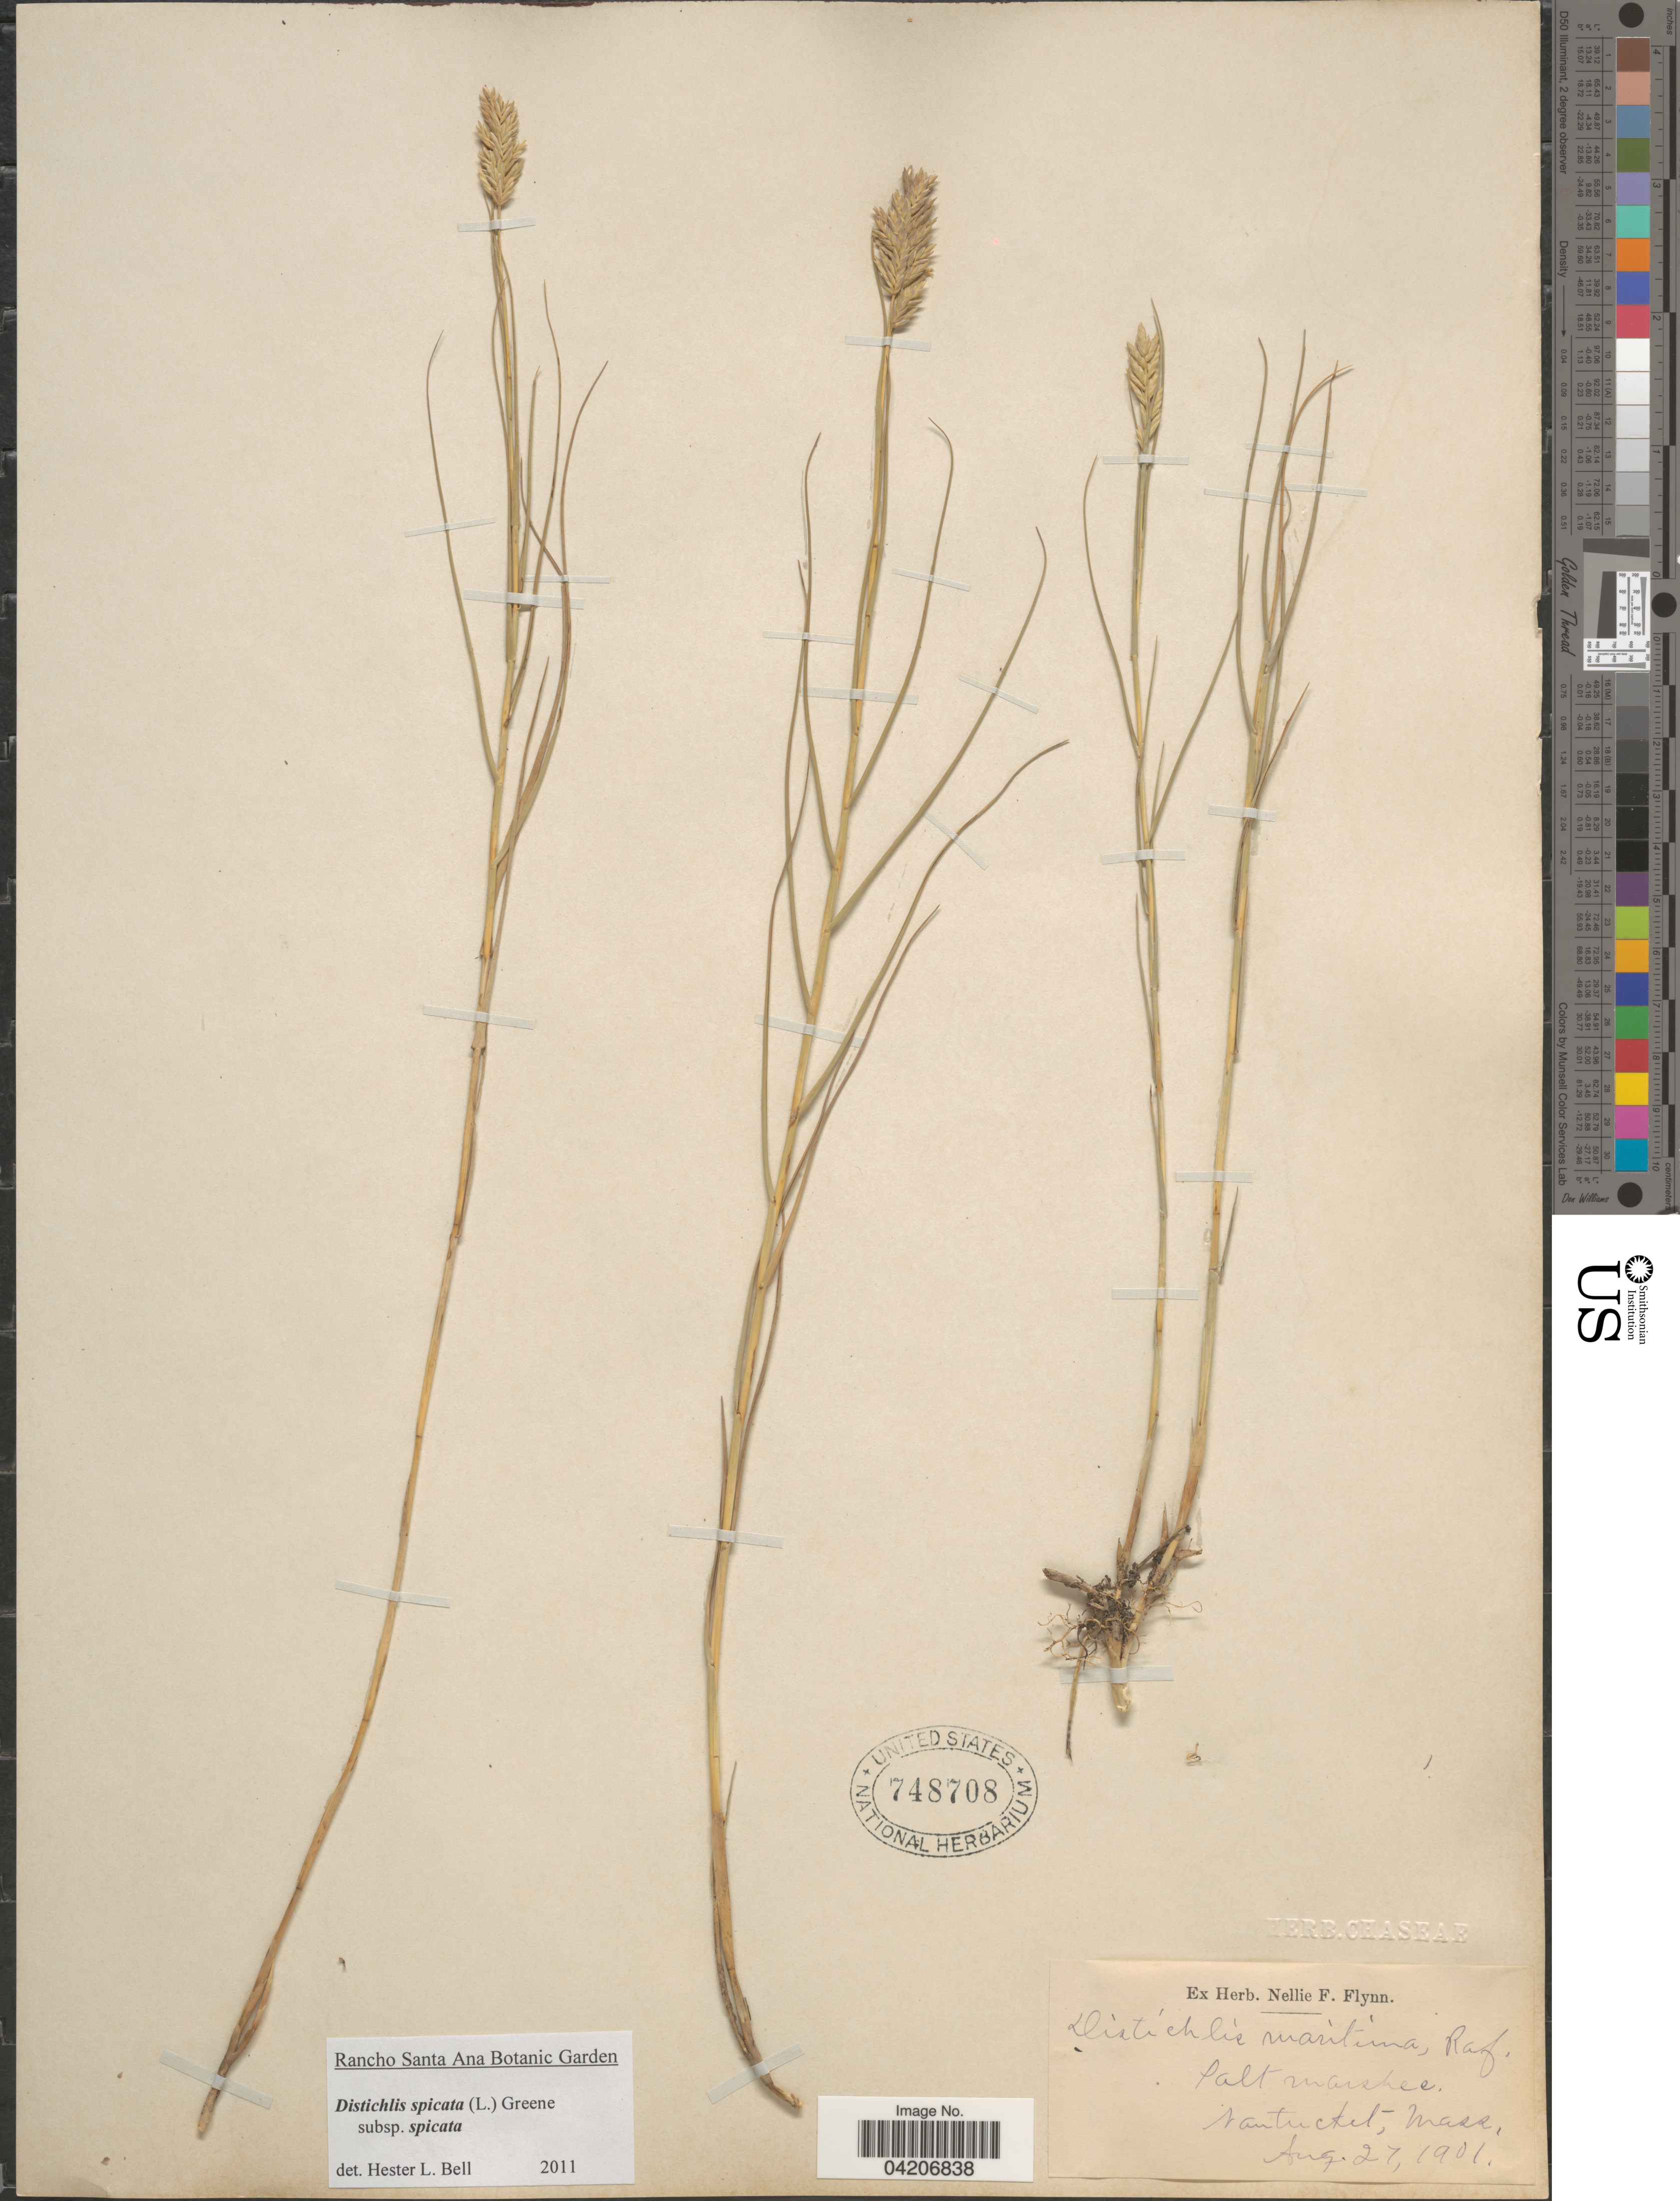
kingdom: Plantae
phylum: Tracheophyta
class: Liliopsida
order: Poales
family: Poaceae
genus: Distichlis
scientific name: Distichlis spicata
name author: (L.) Greene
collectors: Ex Herb. Nellie F. Flynn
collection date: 1901-08-27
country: United States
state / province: Massachusetts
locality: Nantucket.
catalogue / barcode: US 748708